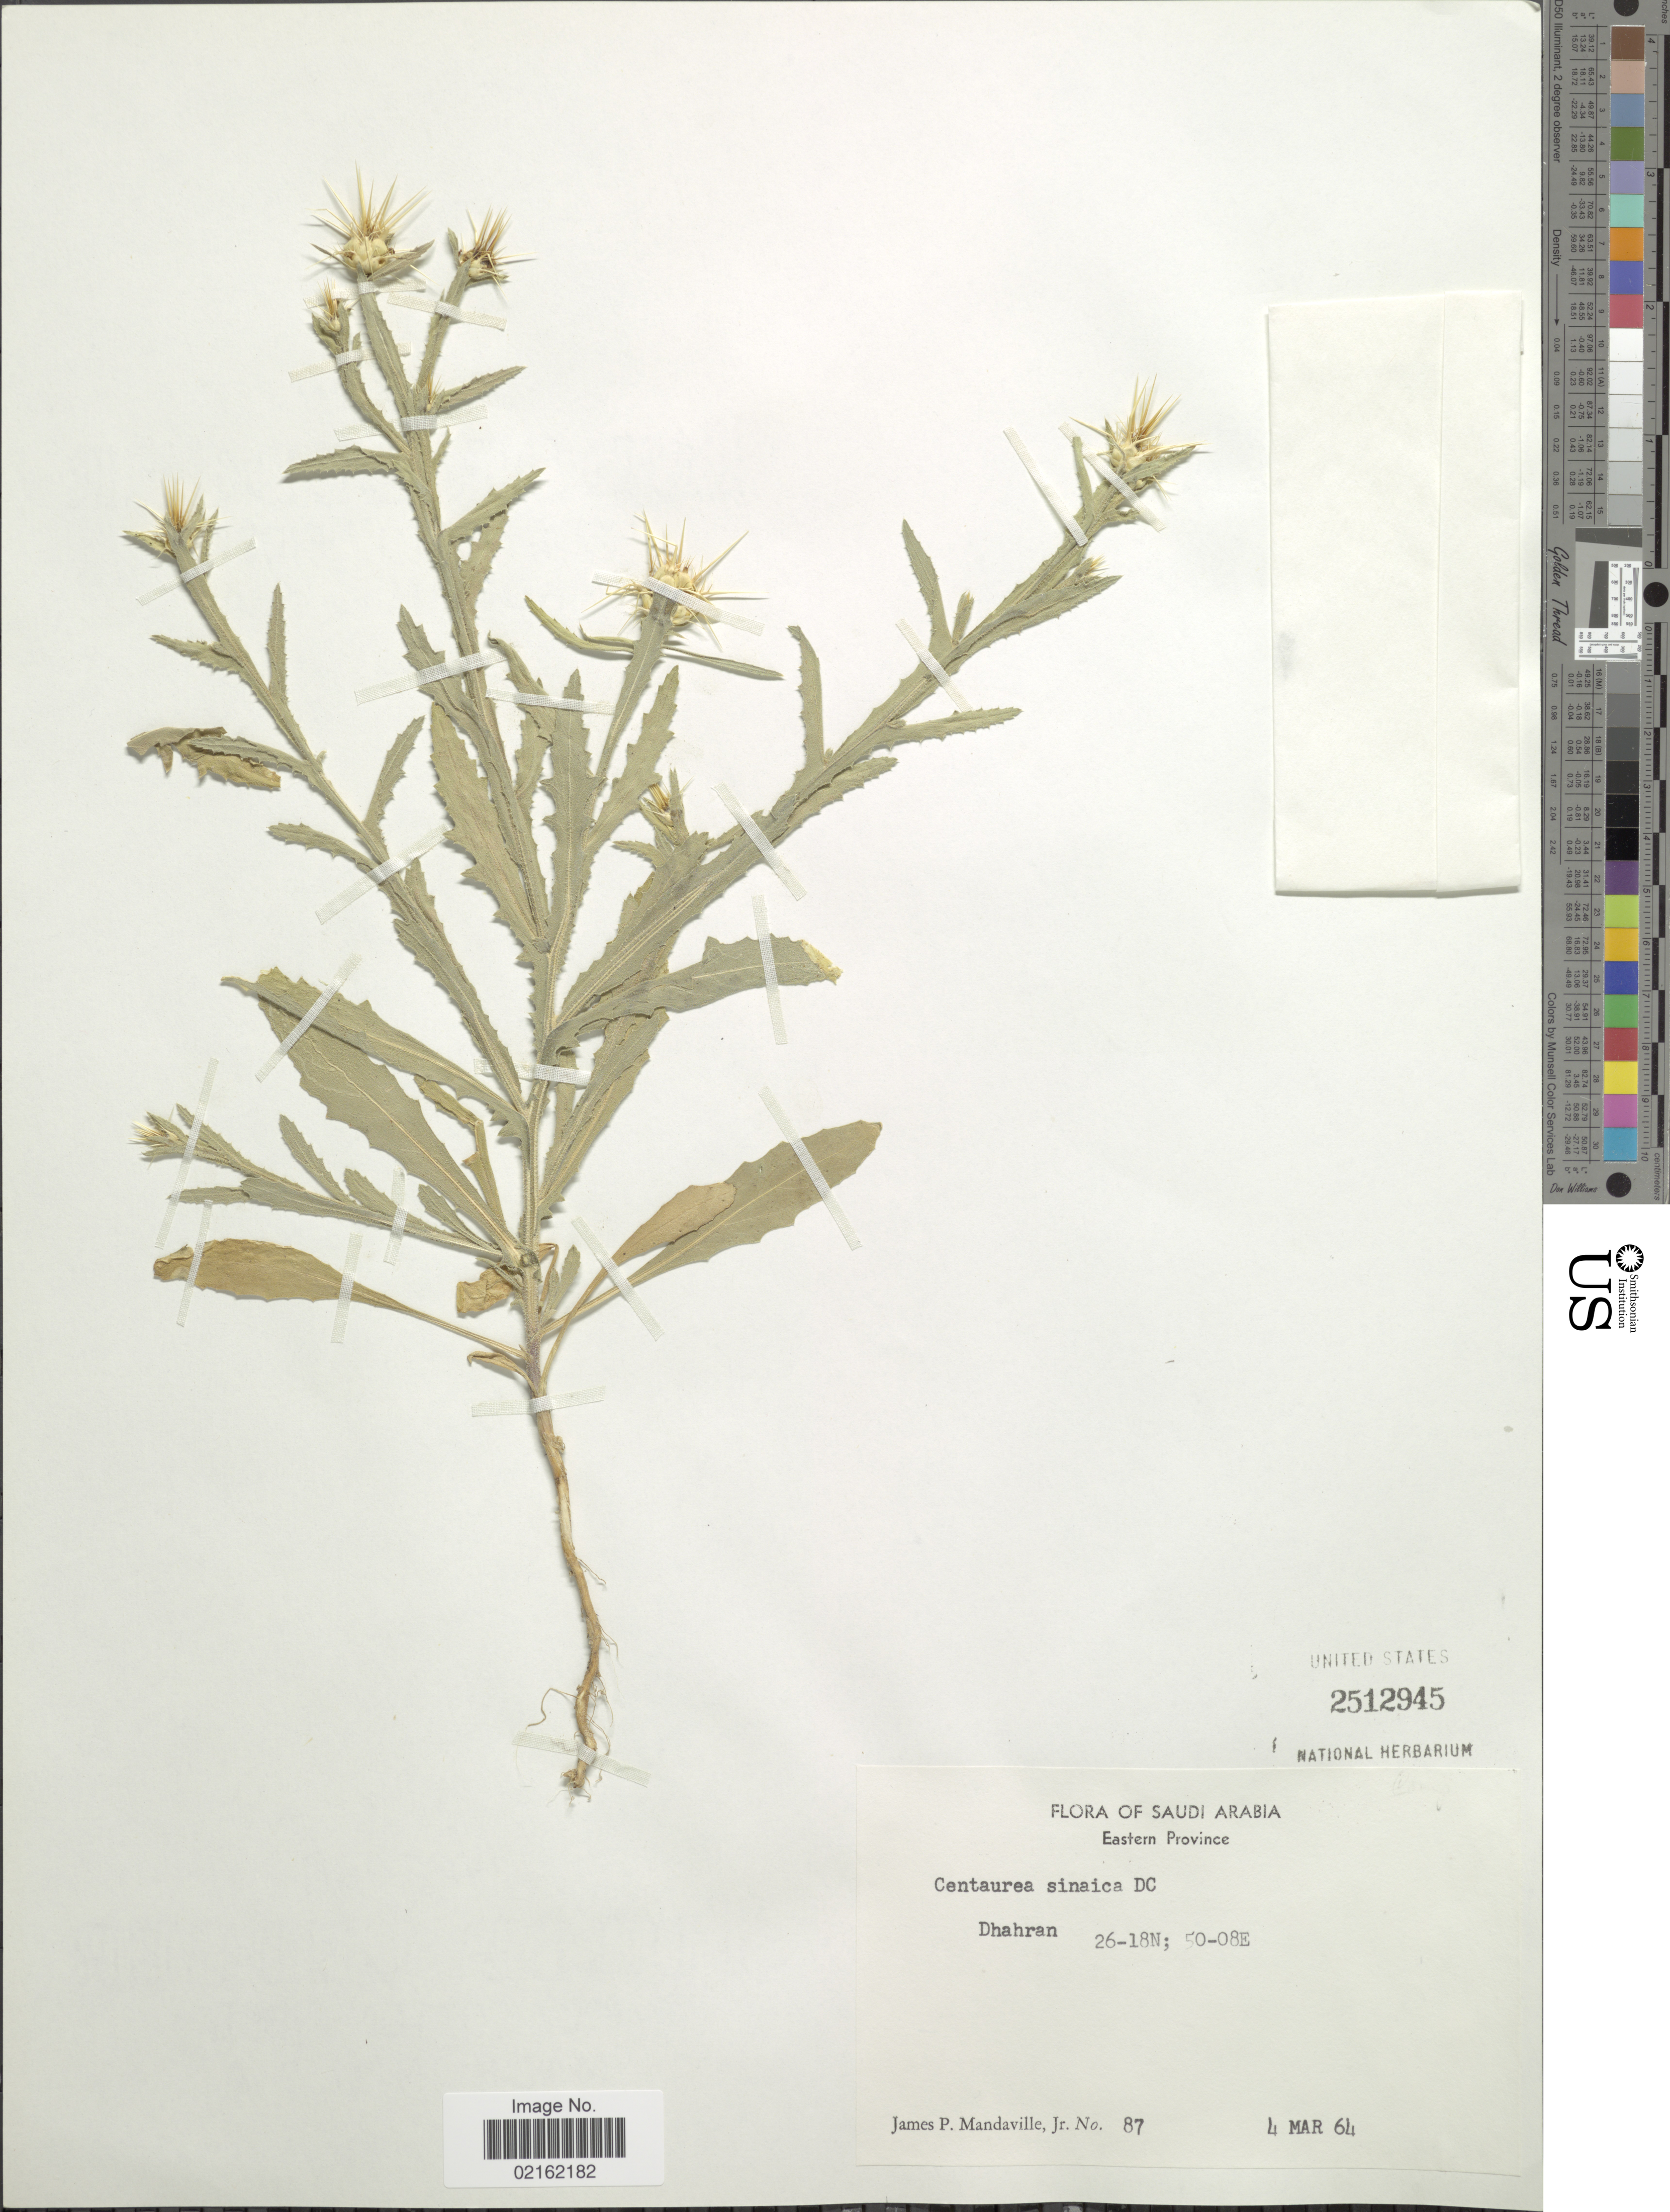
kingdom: Plantae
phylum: Tracheophyta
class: Magnoliopsida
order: Asterales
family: Asteraceae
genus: Centaurea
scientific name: Centaurea sinaica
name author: DC.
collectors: J. Mandaville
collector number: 87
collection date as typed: Transcribed d/m/y: 4/3/64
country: Saudi Arabia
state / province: Ash Sharqiyah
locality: Eastern Province, Dhahran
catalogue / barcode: US 2512945